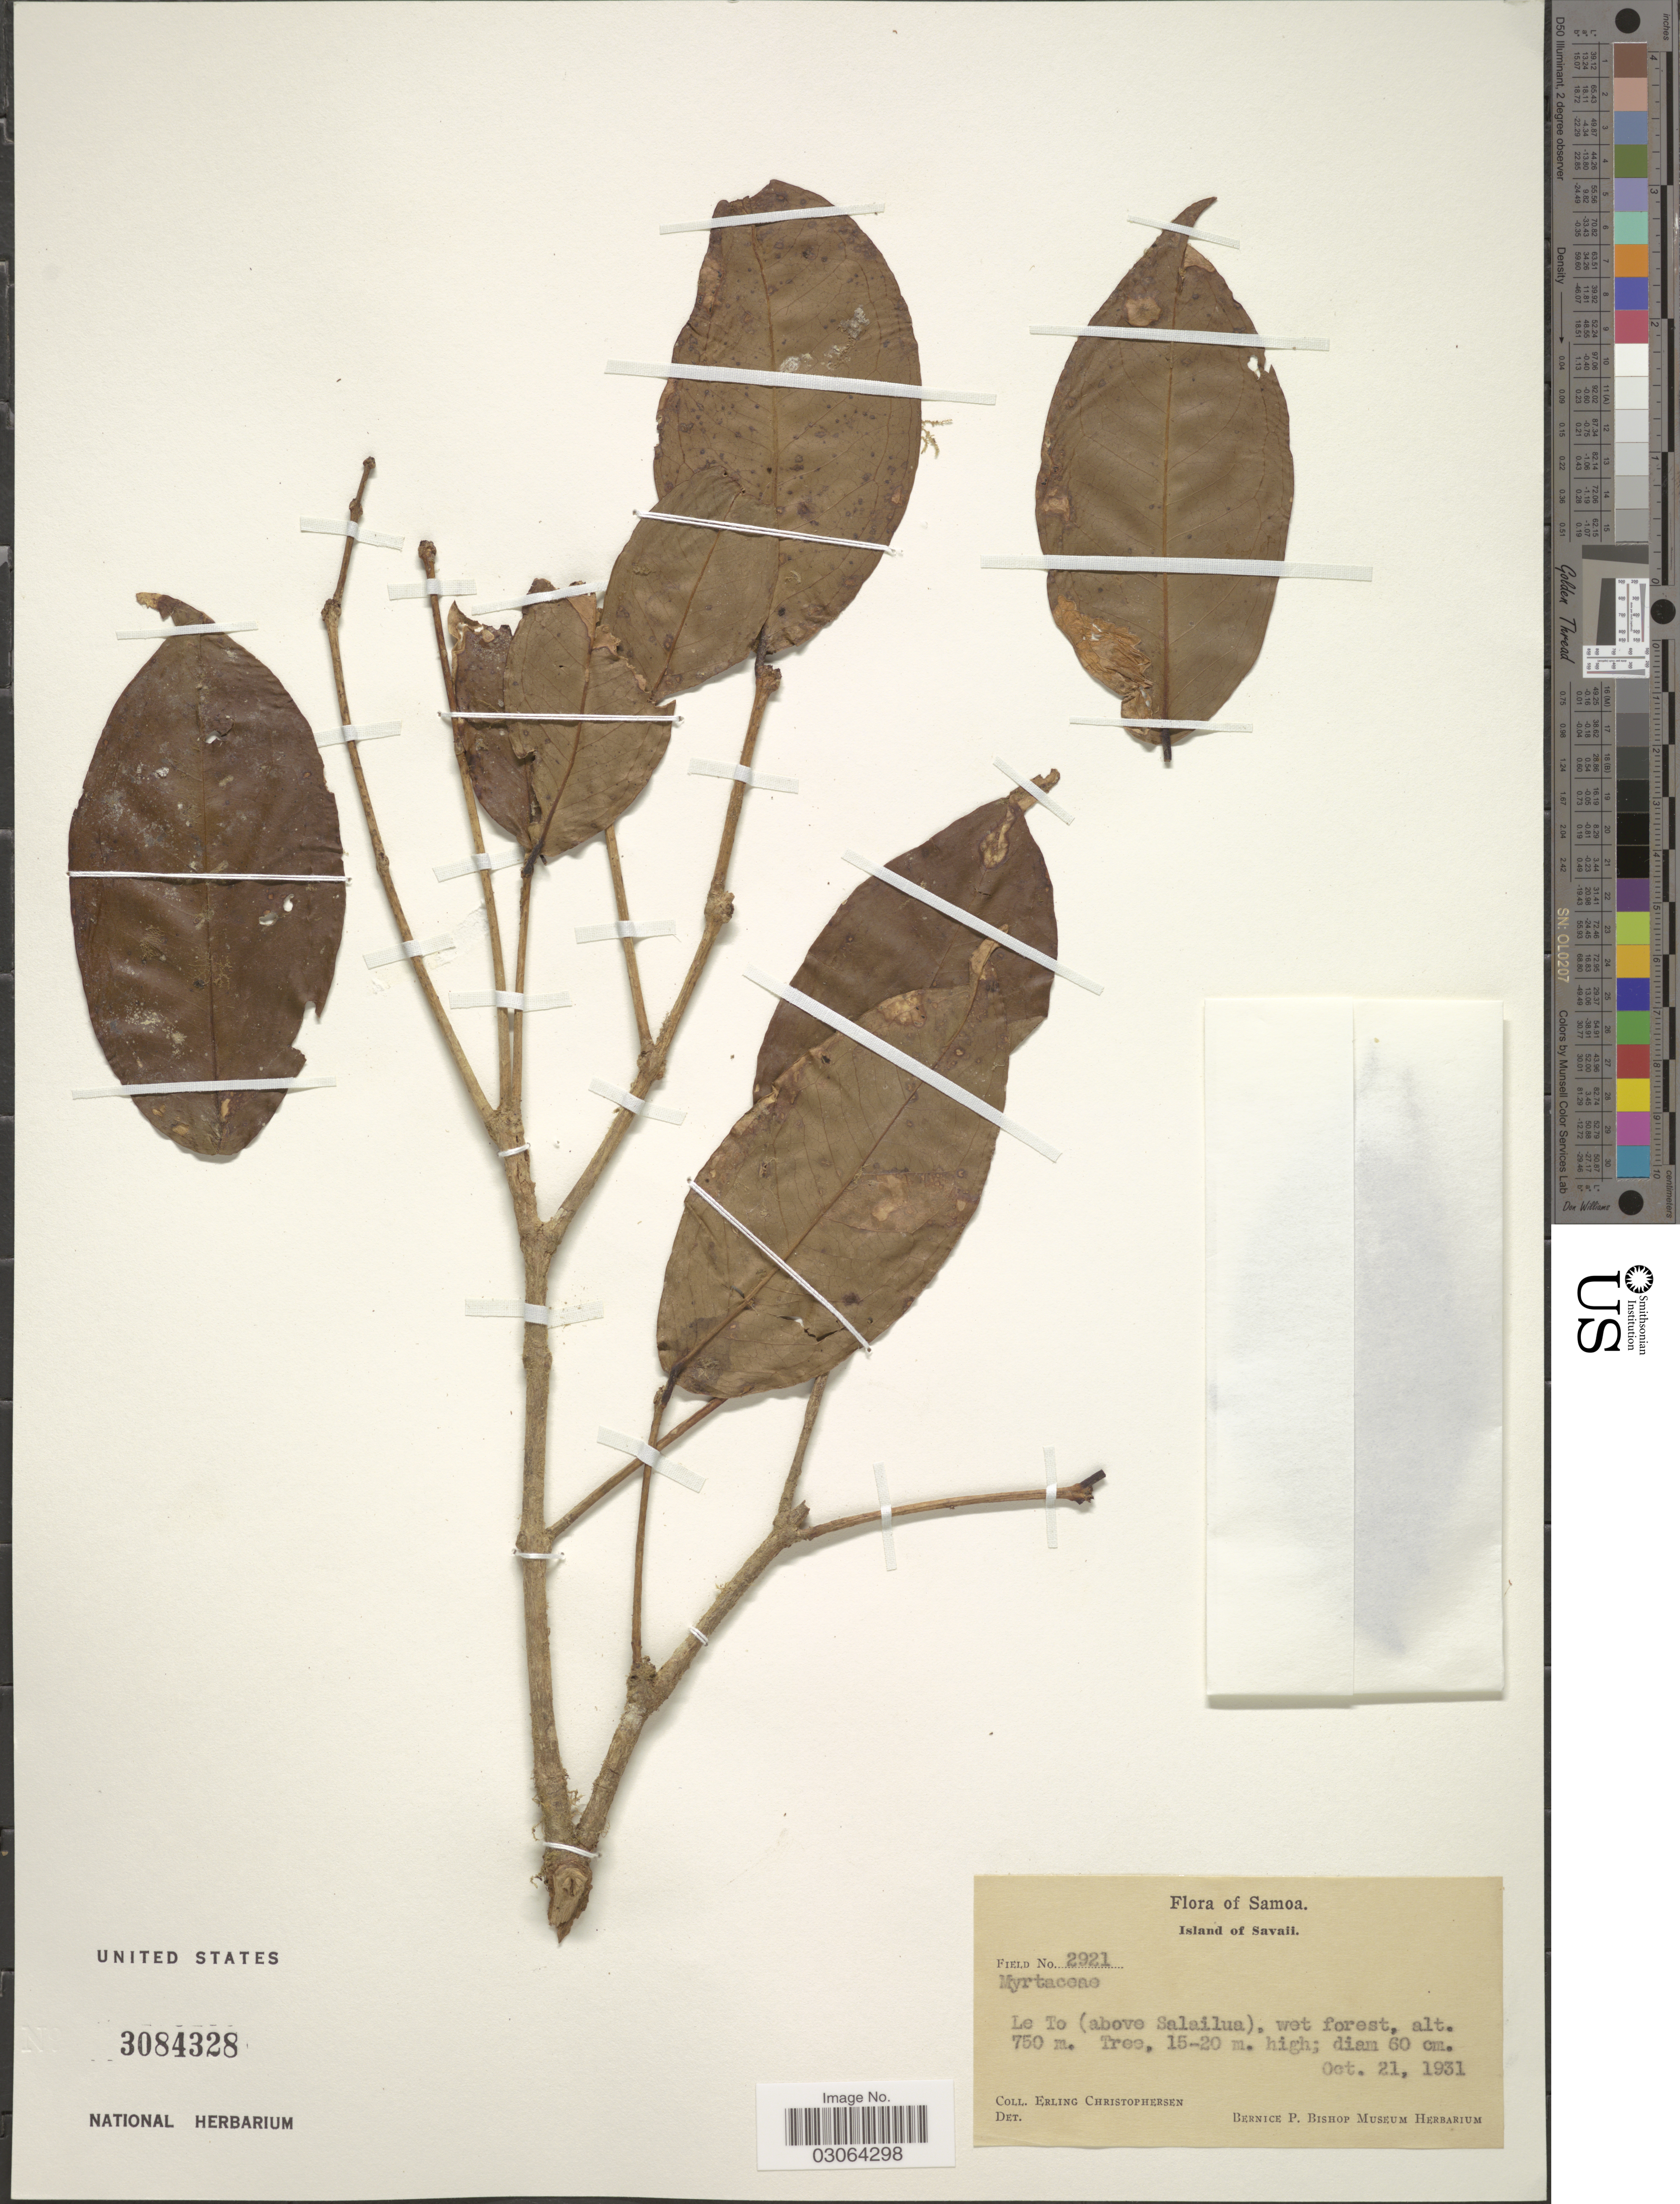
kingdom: Plantae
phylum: Tracheophyta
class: Magnoliopsida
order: Myrtales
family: Myrtaceae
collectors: E. Christophersen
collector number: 2921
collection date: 1931-10-21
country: Samoa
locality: Samoa, Island of Savaii, Le To (above Salailua).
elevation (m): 750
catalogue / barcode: US 3084328